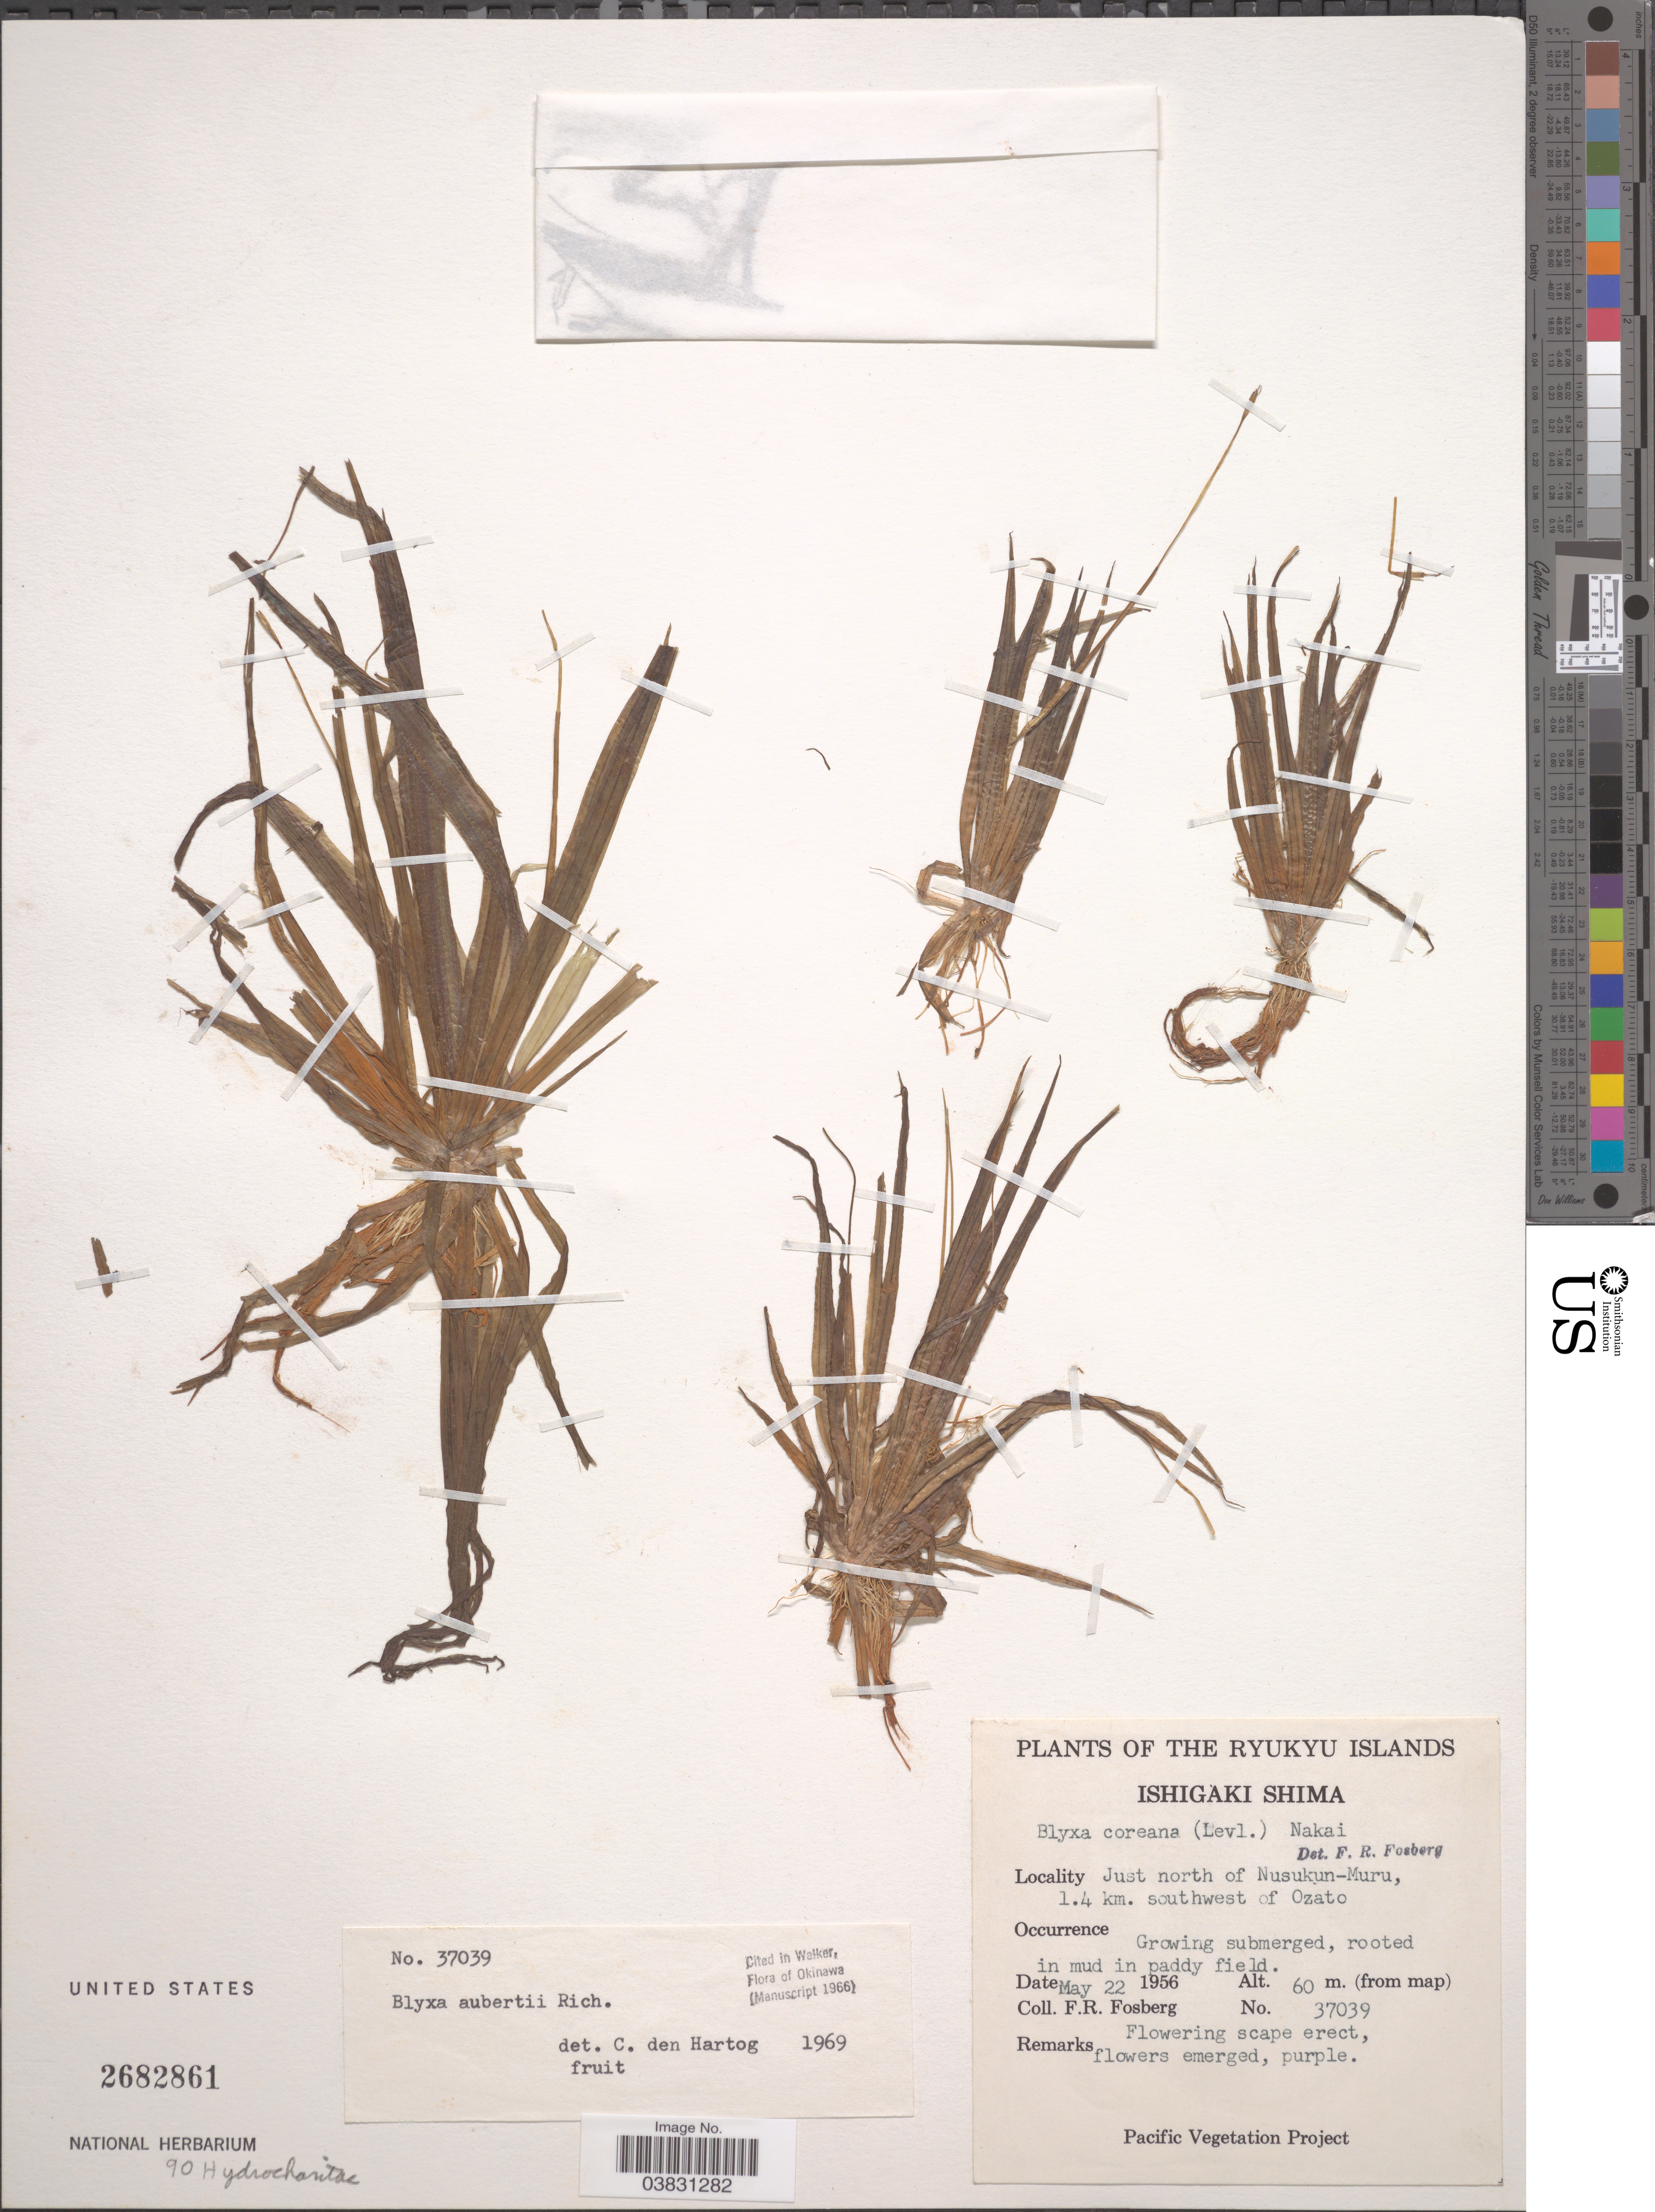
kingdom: Plantae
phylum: Tracheophyta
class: Liliopsida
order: Alismatales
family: Hydrocharitaceae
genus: Blyxa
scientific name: Blyxa aubertii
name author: Rich.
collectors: F. R. Fosberg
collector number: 37039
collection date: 1956-05-22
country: Japan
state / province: Okinawa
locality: The Ryukyu Islands. Ishigaki Shima. Just north of Nusukun-Muru, 1.4 km. southwest of Ozato.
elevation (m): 60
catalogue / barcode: US 2682861